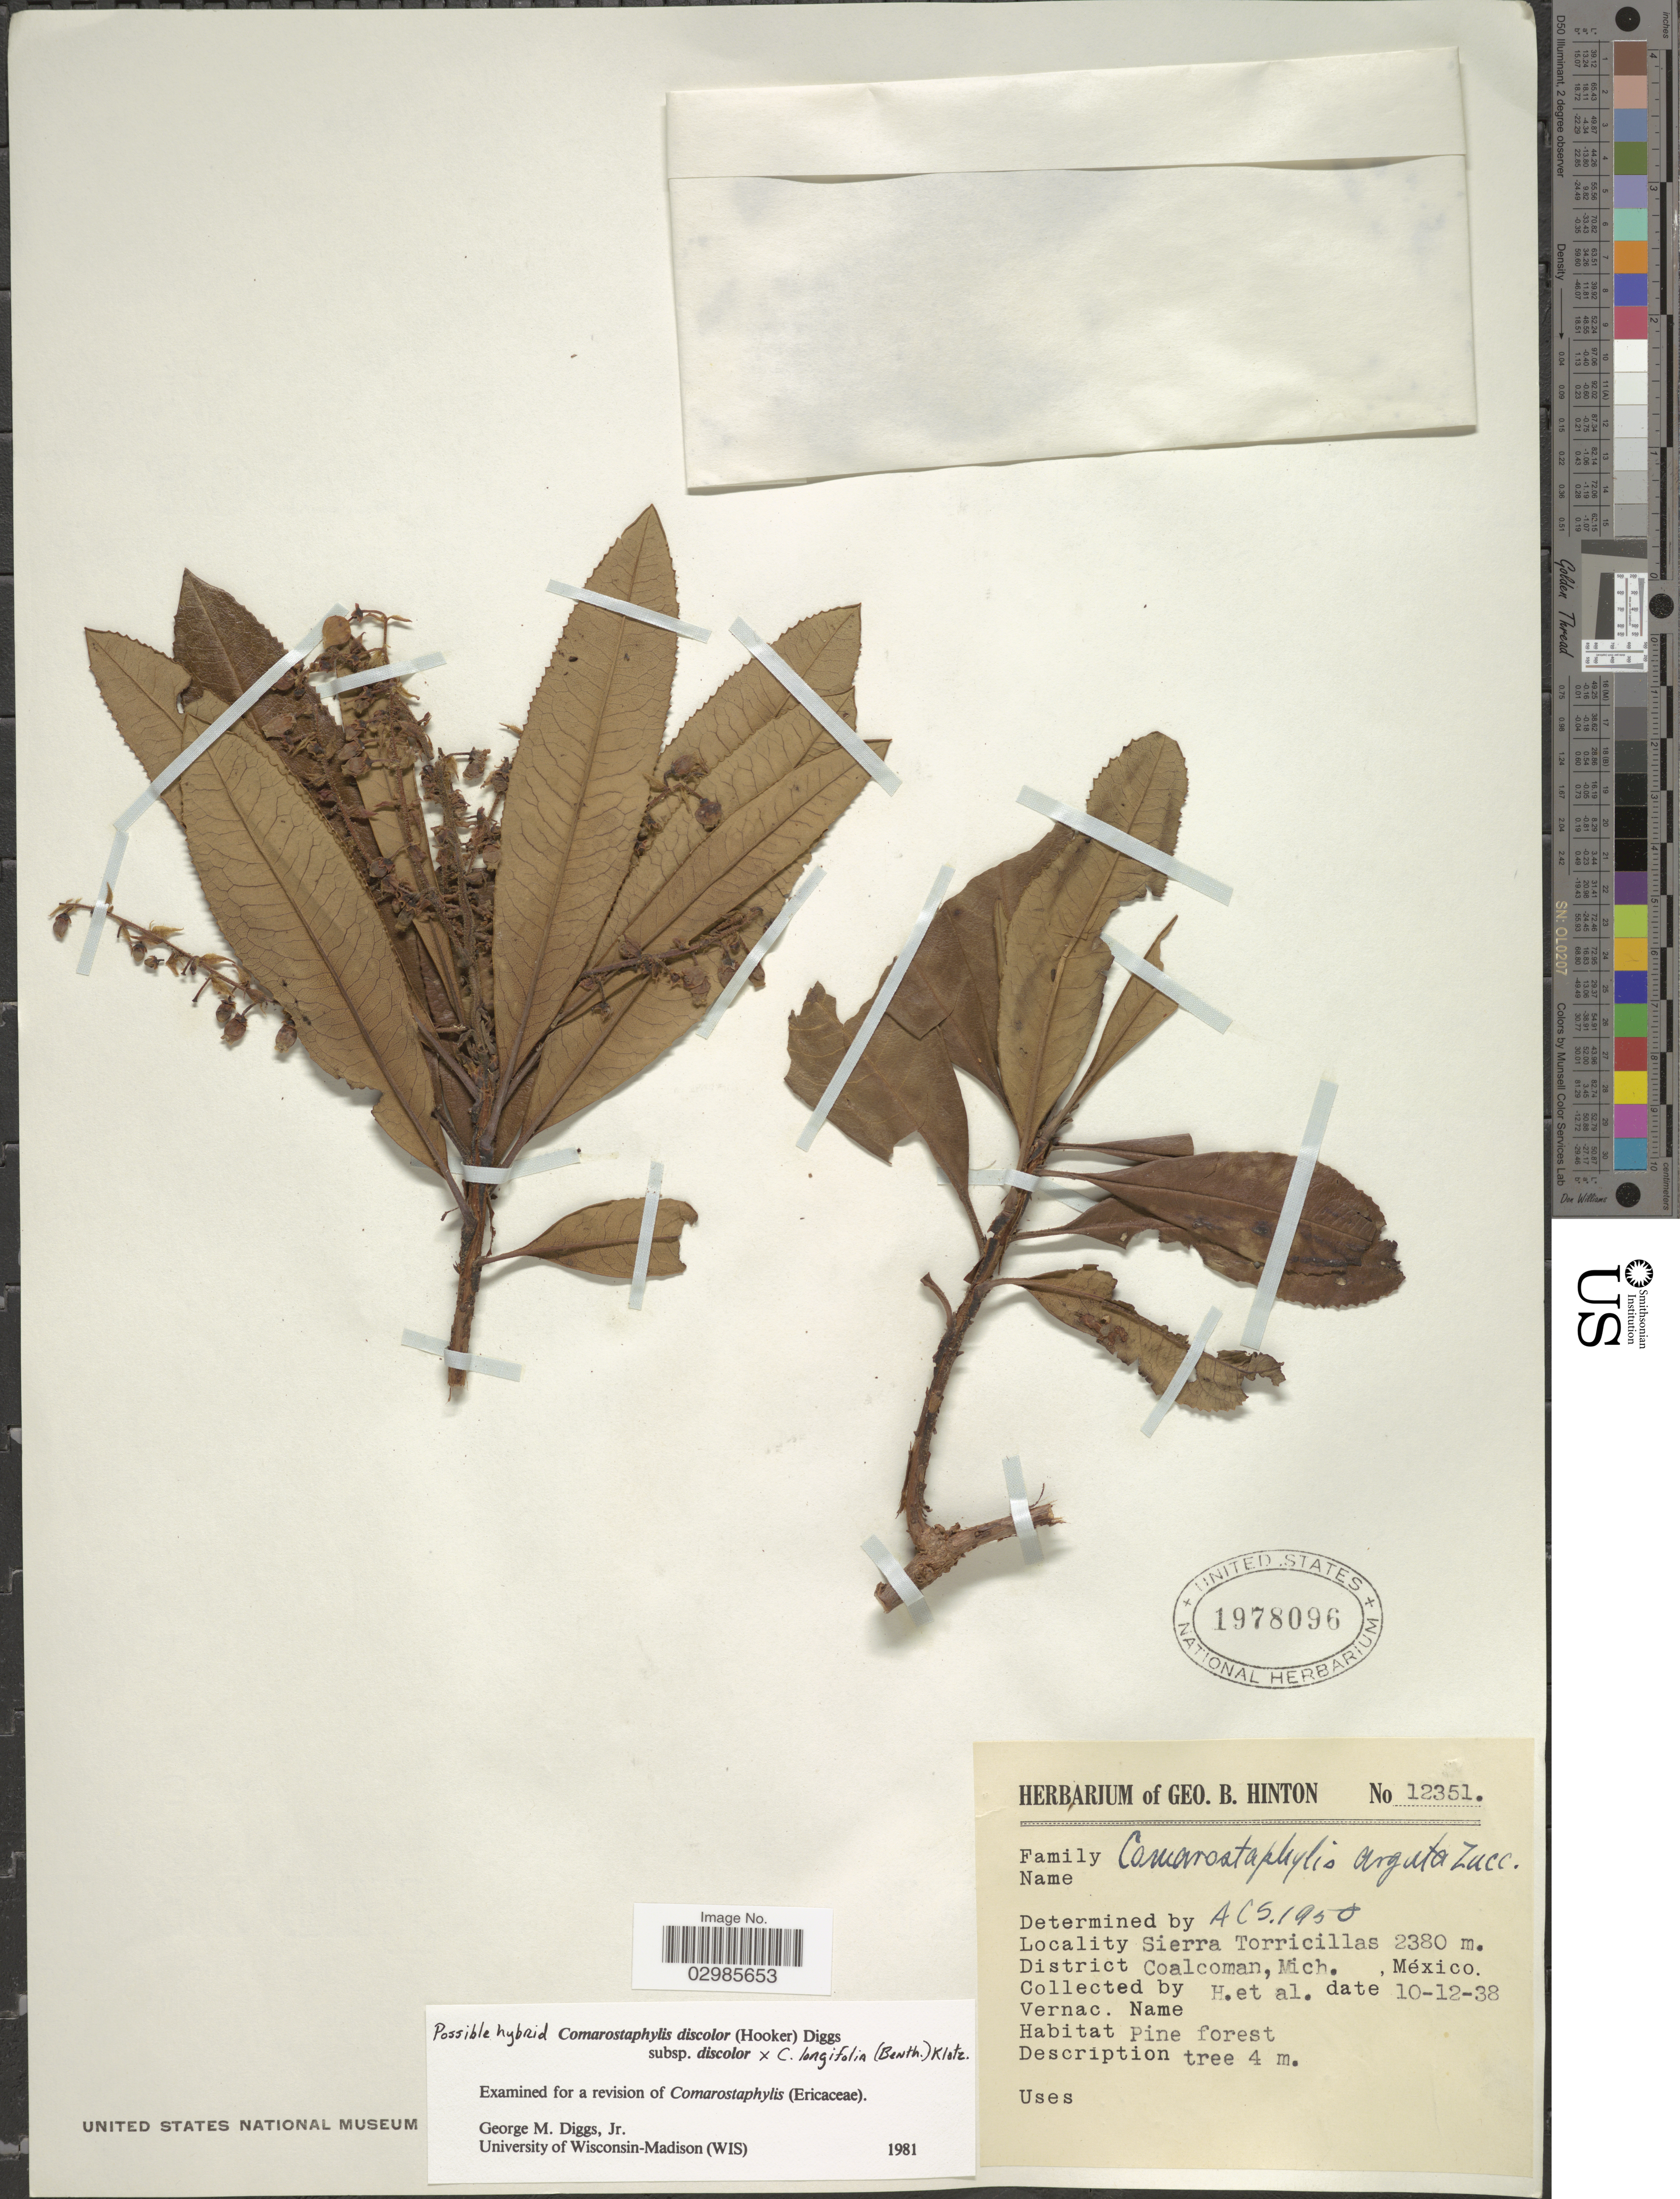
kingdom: Plantae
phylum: Tracheophyta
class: Magnoliopsida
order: Ericales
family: Ericaceae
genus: Comarostaphylis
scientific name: Comarostaphylis discolor subsp. discolor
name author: (Hook.) Diggs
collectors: G. B. Hinton & et al.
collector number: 12351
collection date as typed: Transcribed d/m/y: 10/12/38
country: Mexico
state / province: Michoacán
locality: Sierra Torricillas, District Coalcoman, Mich., México.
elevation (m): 2380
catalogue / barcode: US 1978096